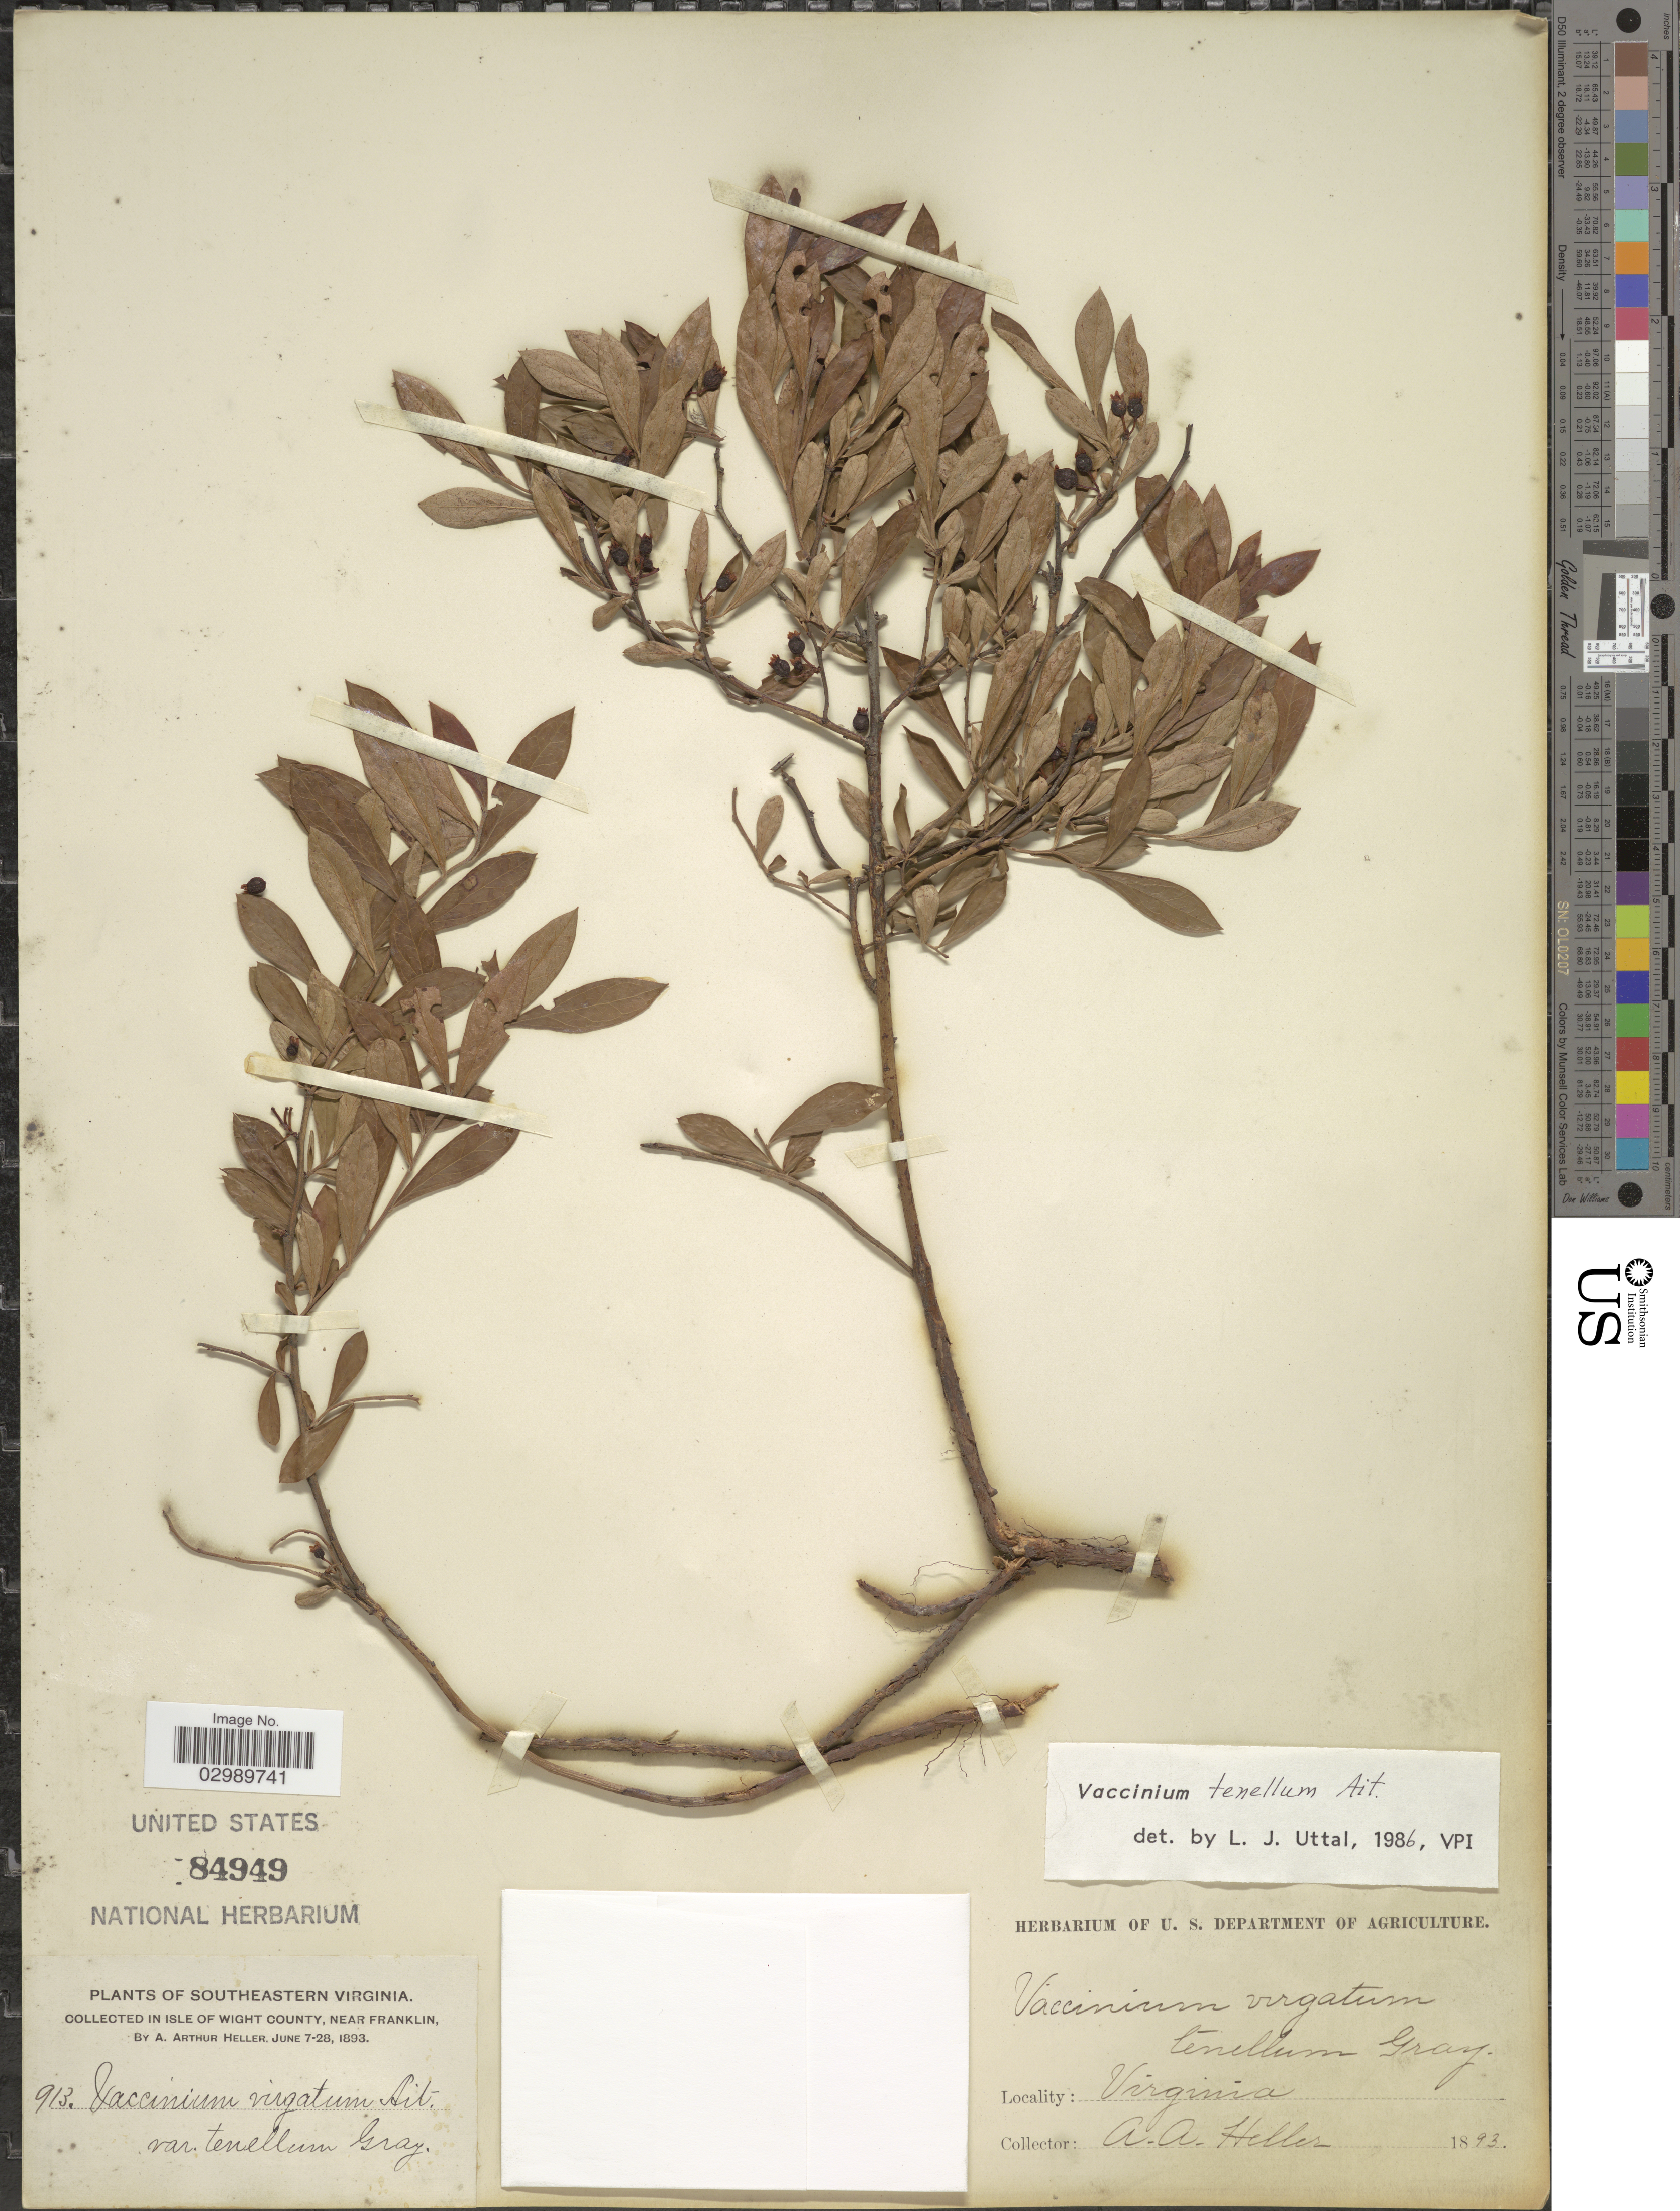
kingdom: Plantae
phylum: Tracheophyta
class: Magnoliopsida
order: Ericales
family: Ericaceae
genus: Vaccinium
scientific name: Vaccinium tenellum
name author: Aiton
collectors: A. A. Heller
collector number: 913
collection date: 1893-06-07/1893-06-29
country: United States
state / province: Virginia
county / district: Isle of Wight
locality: Southeastern Virginia. In isle of Wight County, near Franklin.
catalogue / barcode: US 84949